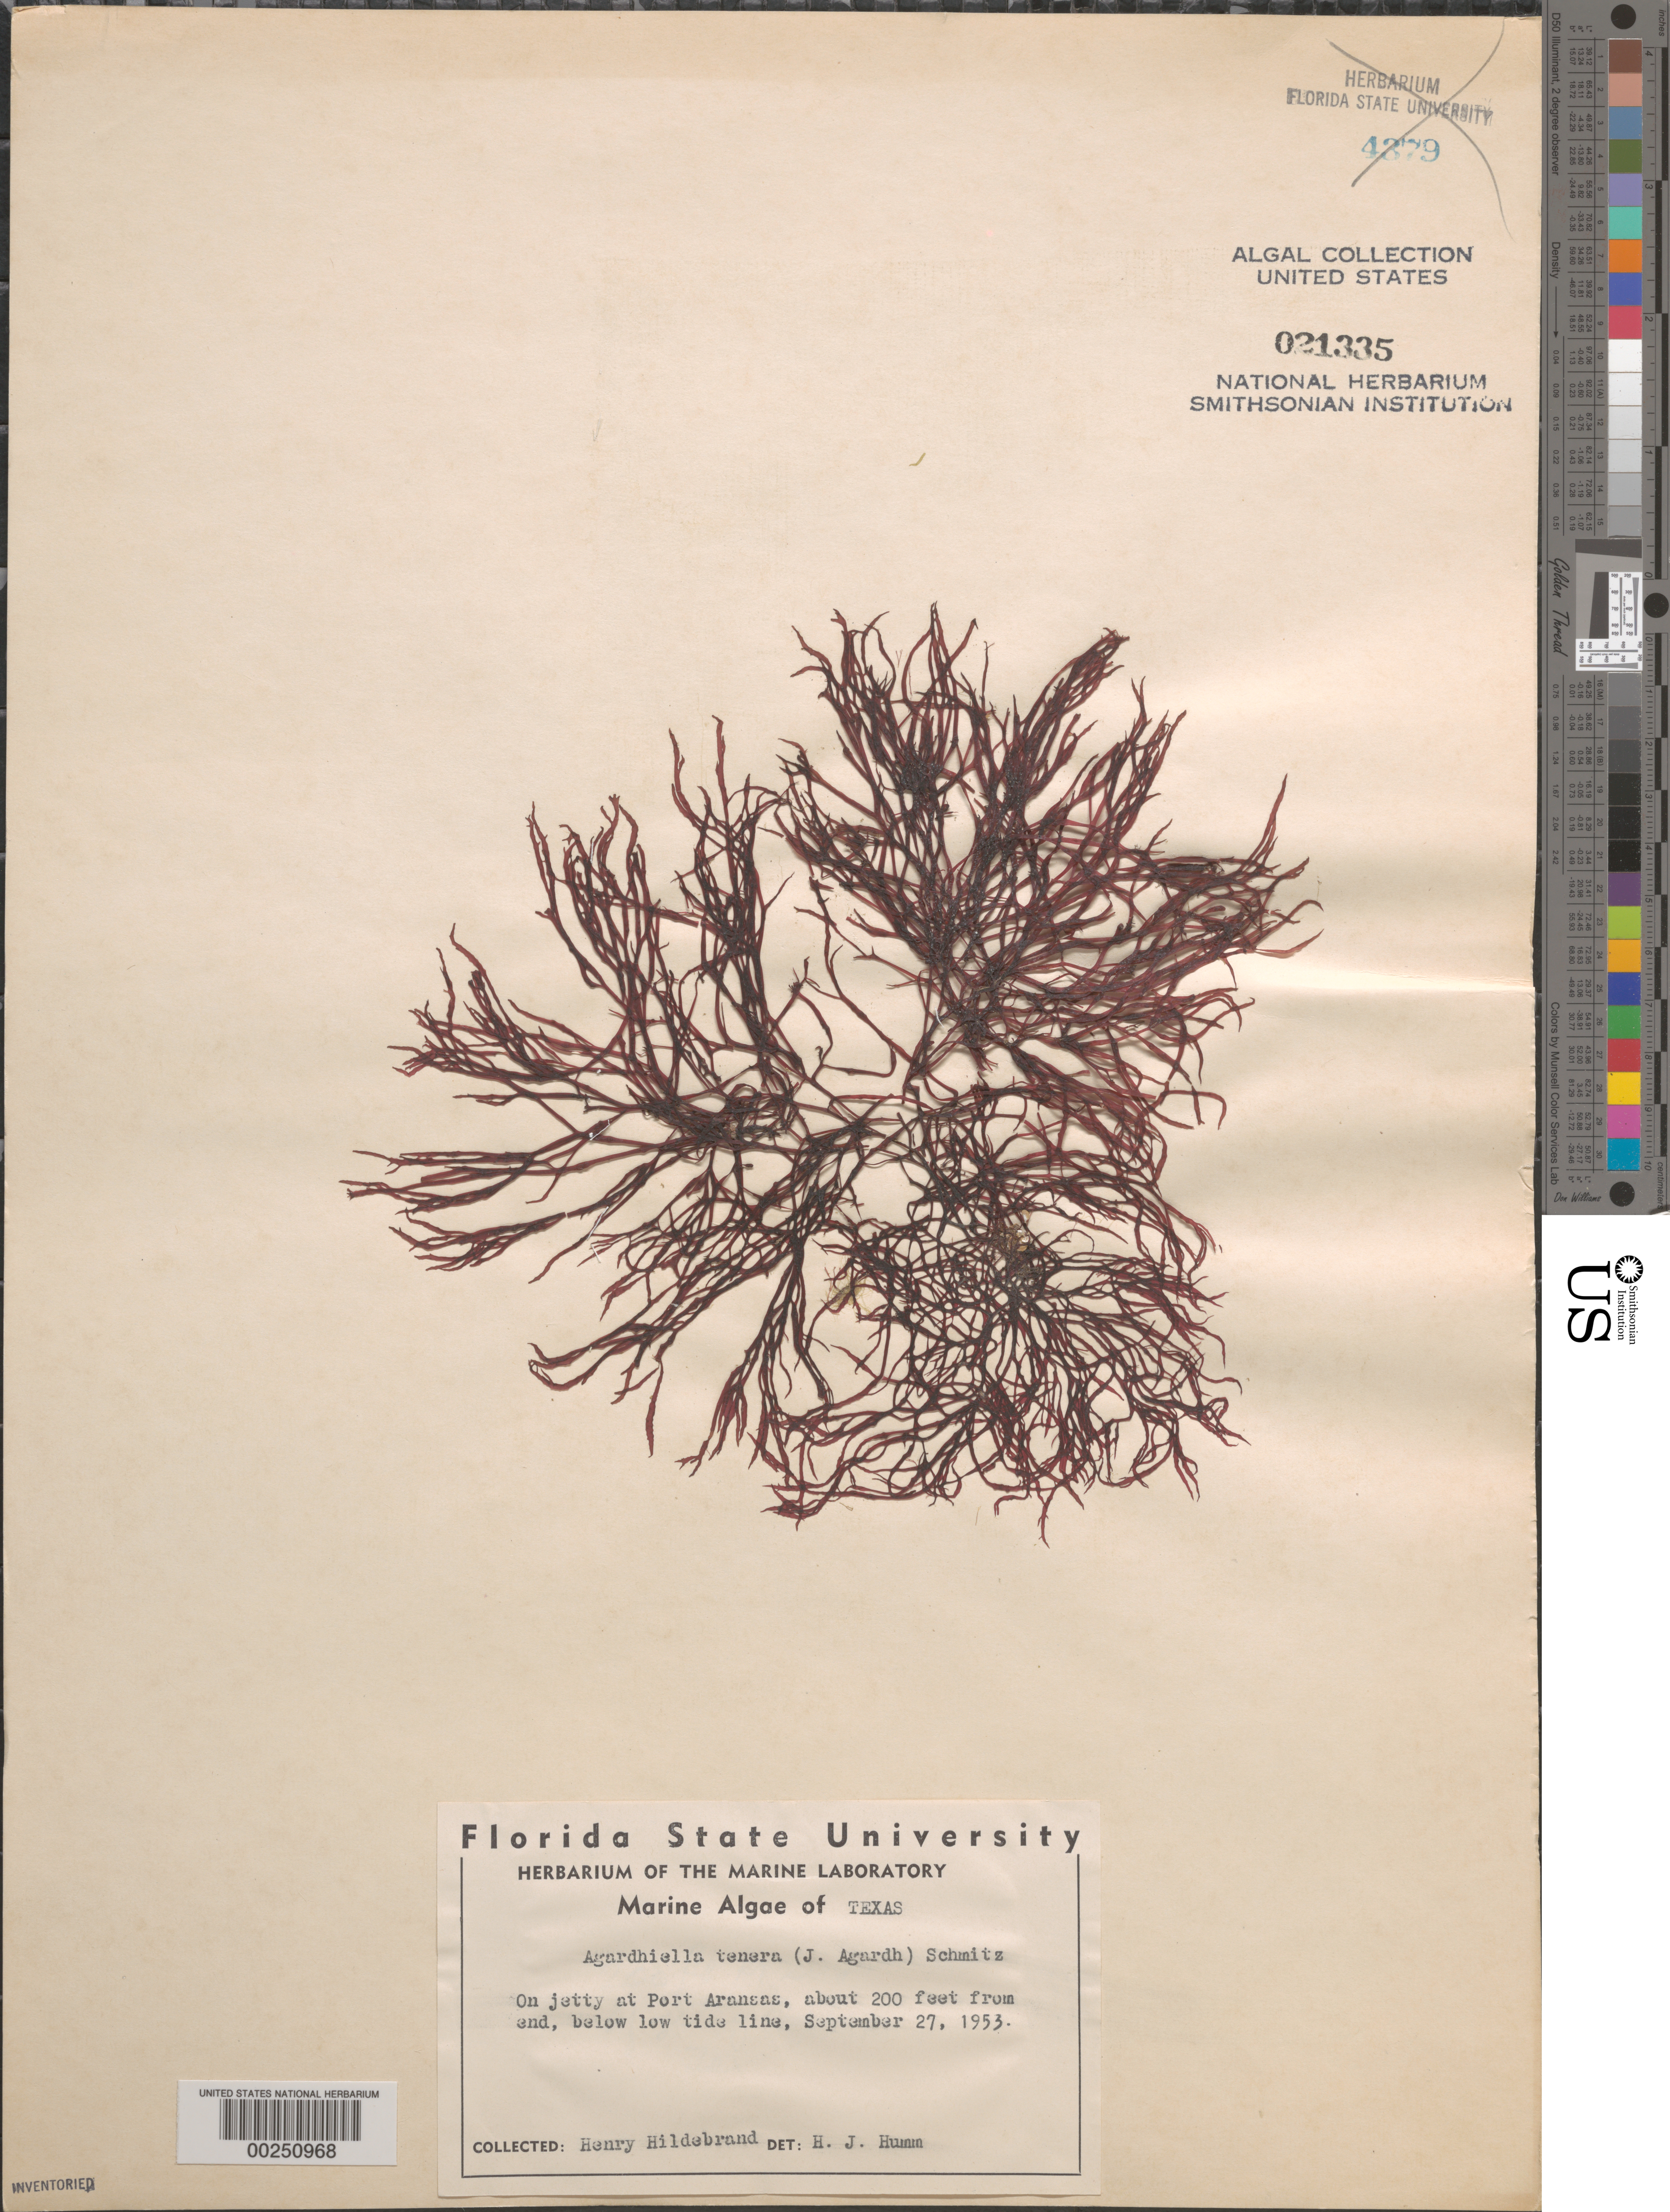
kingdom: Plantae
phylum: Rhodophyta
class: Florideophyceae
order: Gigartinales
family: Solieriaceae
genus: Agardhiella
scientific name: Agardhiella tenera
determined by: Humm, Harold J.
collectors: H. Hildebrand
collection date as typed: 27 Sep 1953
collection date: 1953-09-27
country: United States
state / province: Texas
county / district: Nueces County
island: Mustang Island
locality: Port Aransas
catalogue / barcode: US 21335